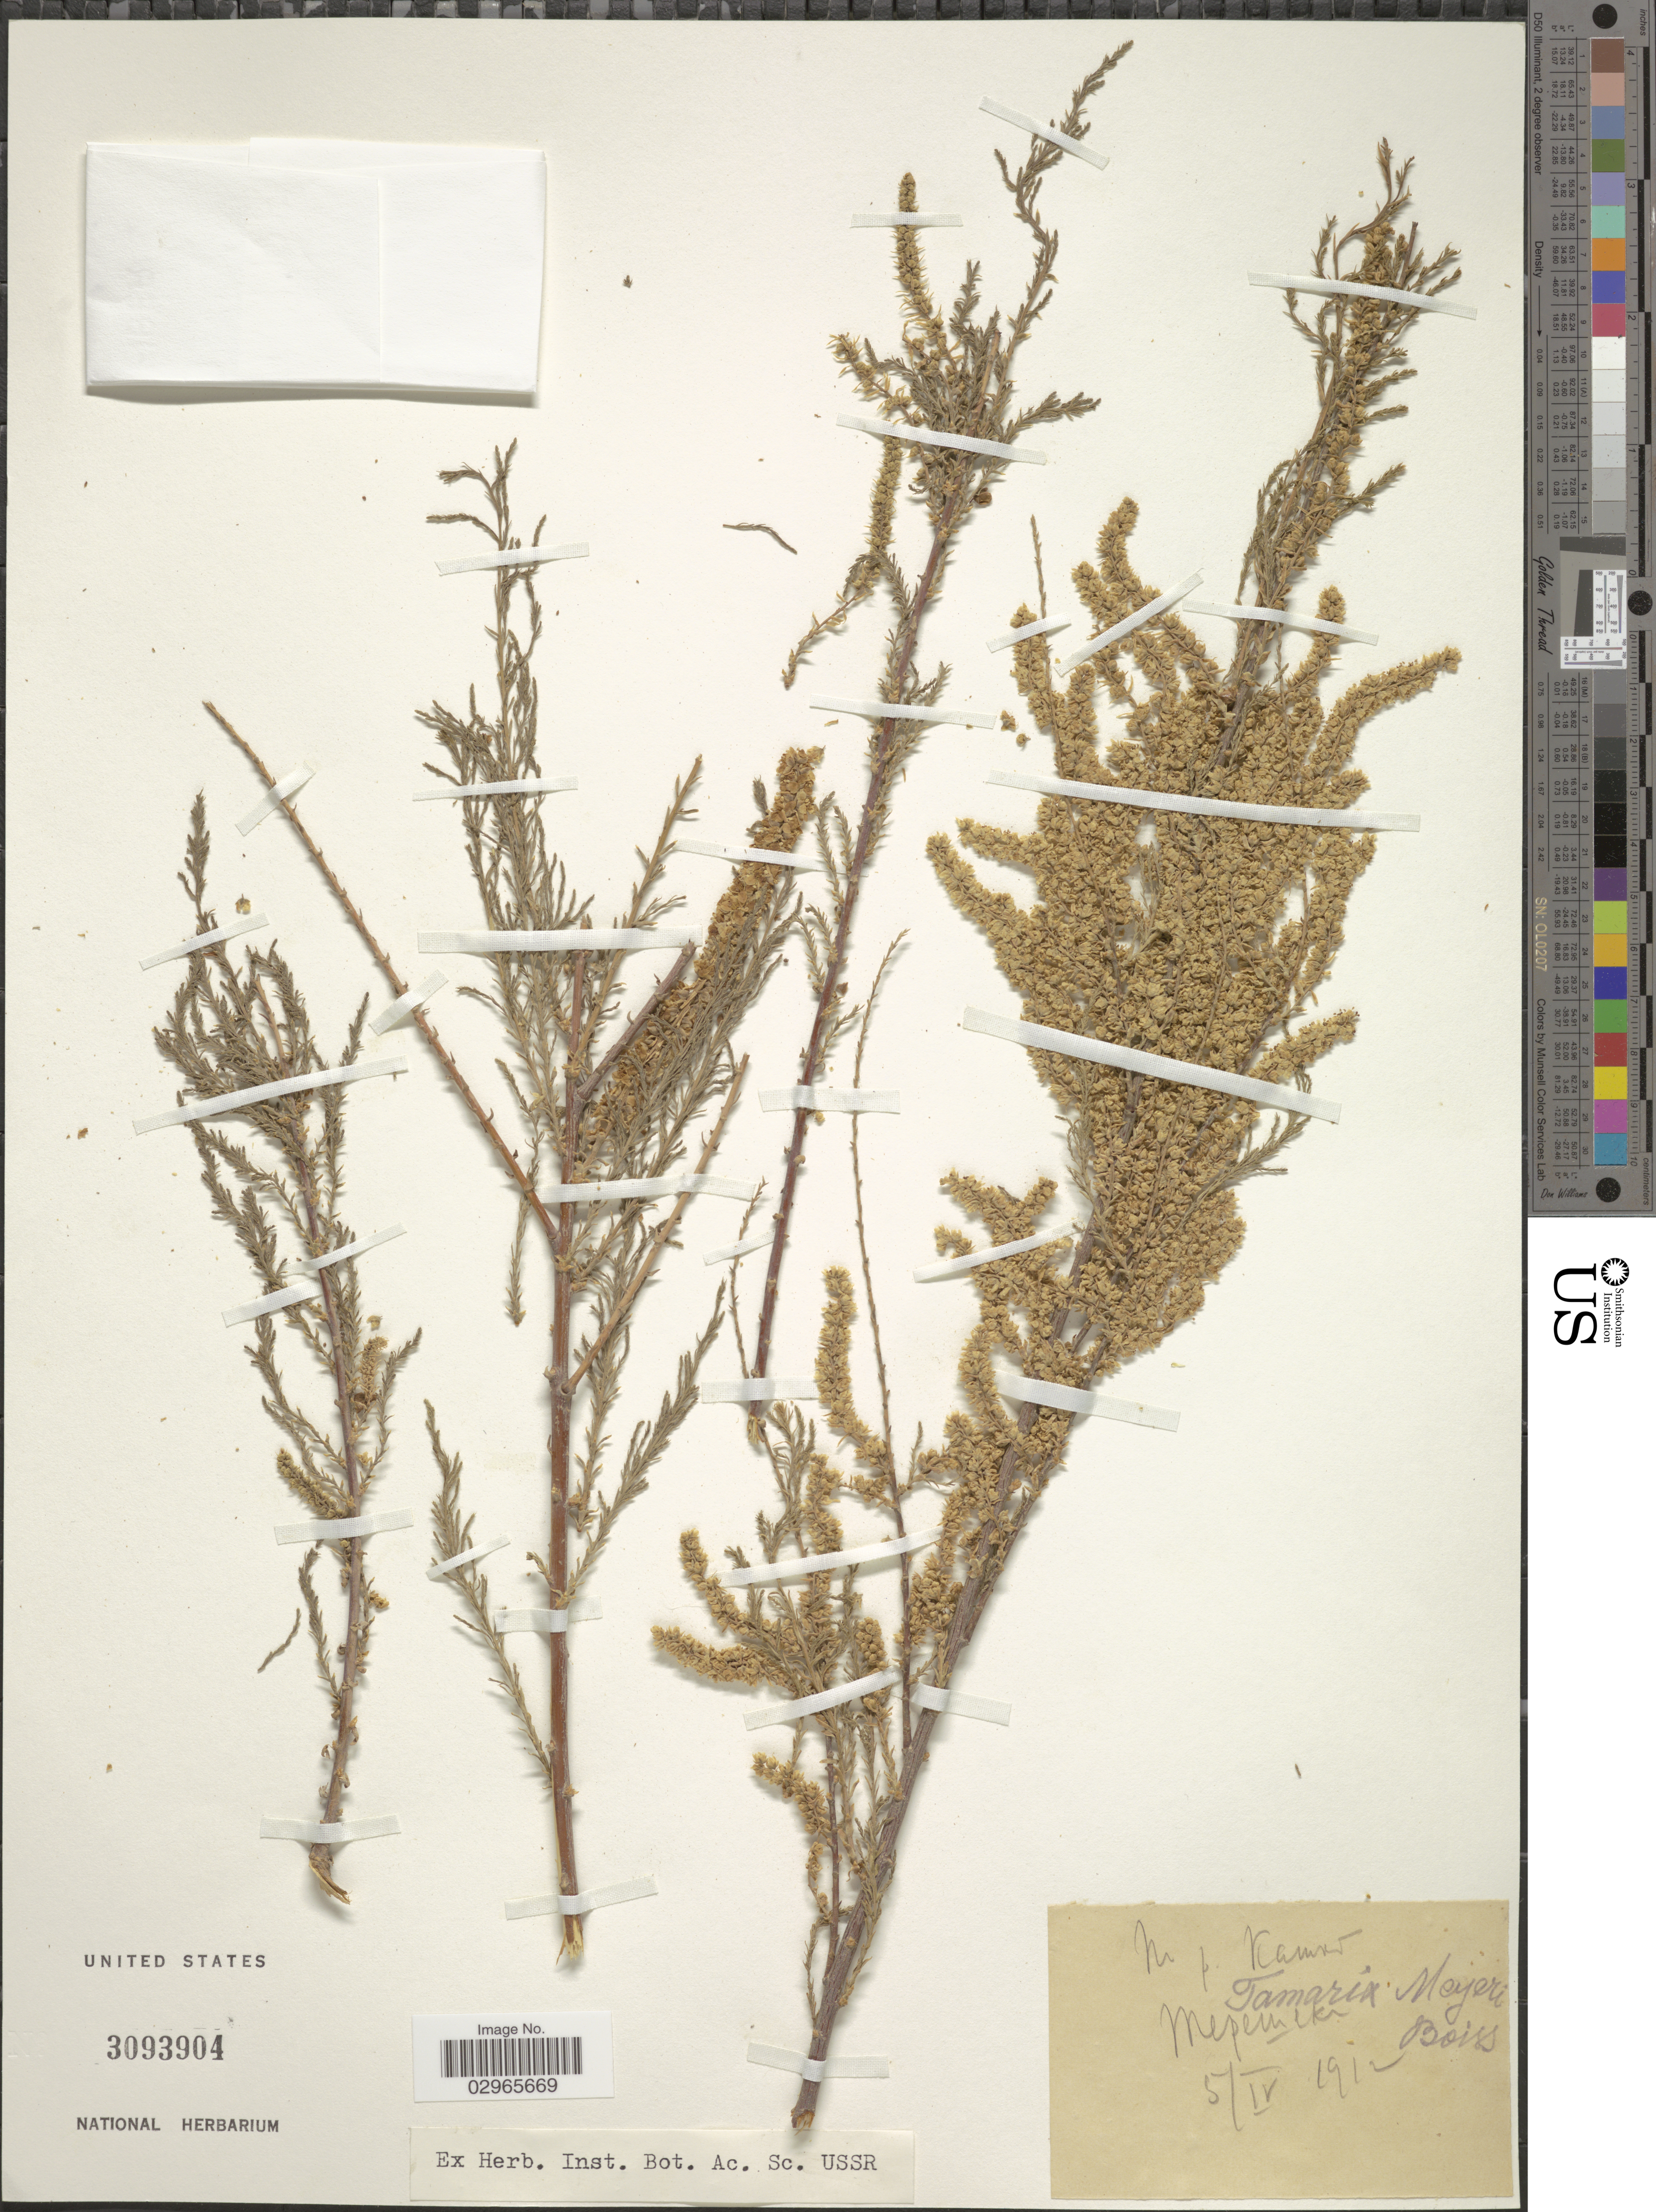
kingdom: Plantae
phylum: Tracheophyta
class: Magnoliopsida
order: Caryophyllales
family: Tamaricaceae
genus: Tamarix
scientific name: Tamarix meyeri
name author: Boiss.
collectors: ex herb. Instituti Botanici Academiae Sc. URSS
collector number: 1*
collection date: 1912-04-05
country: Cameroon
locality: Kamerun.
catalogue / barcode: US 3093904